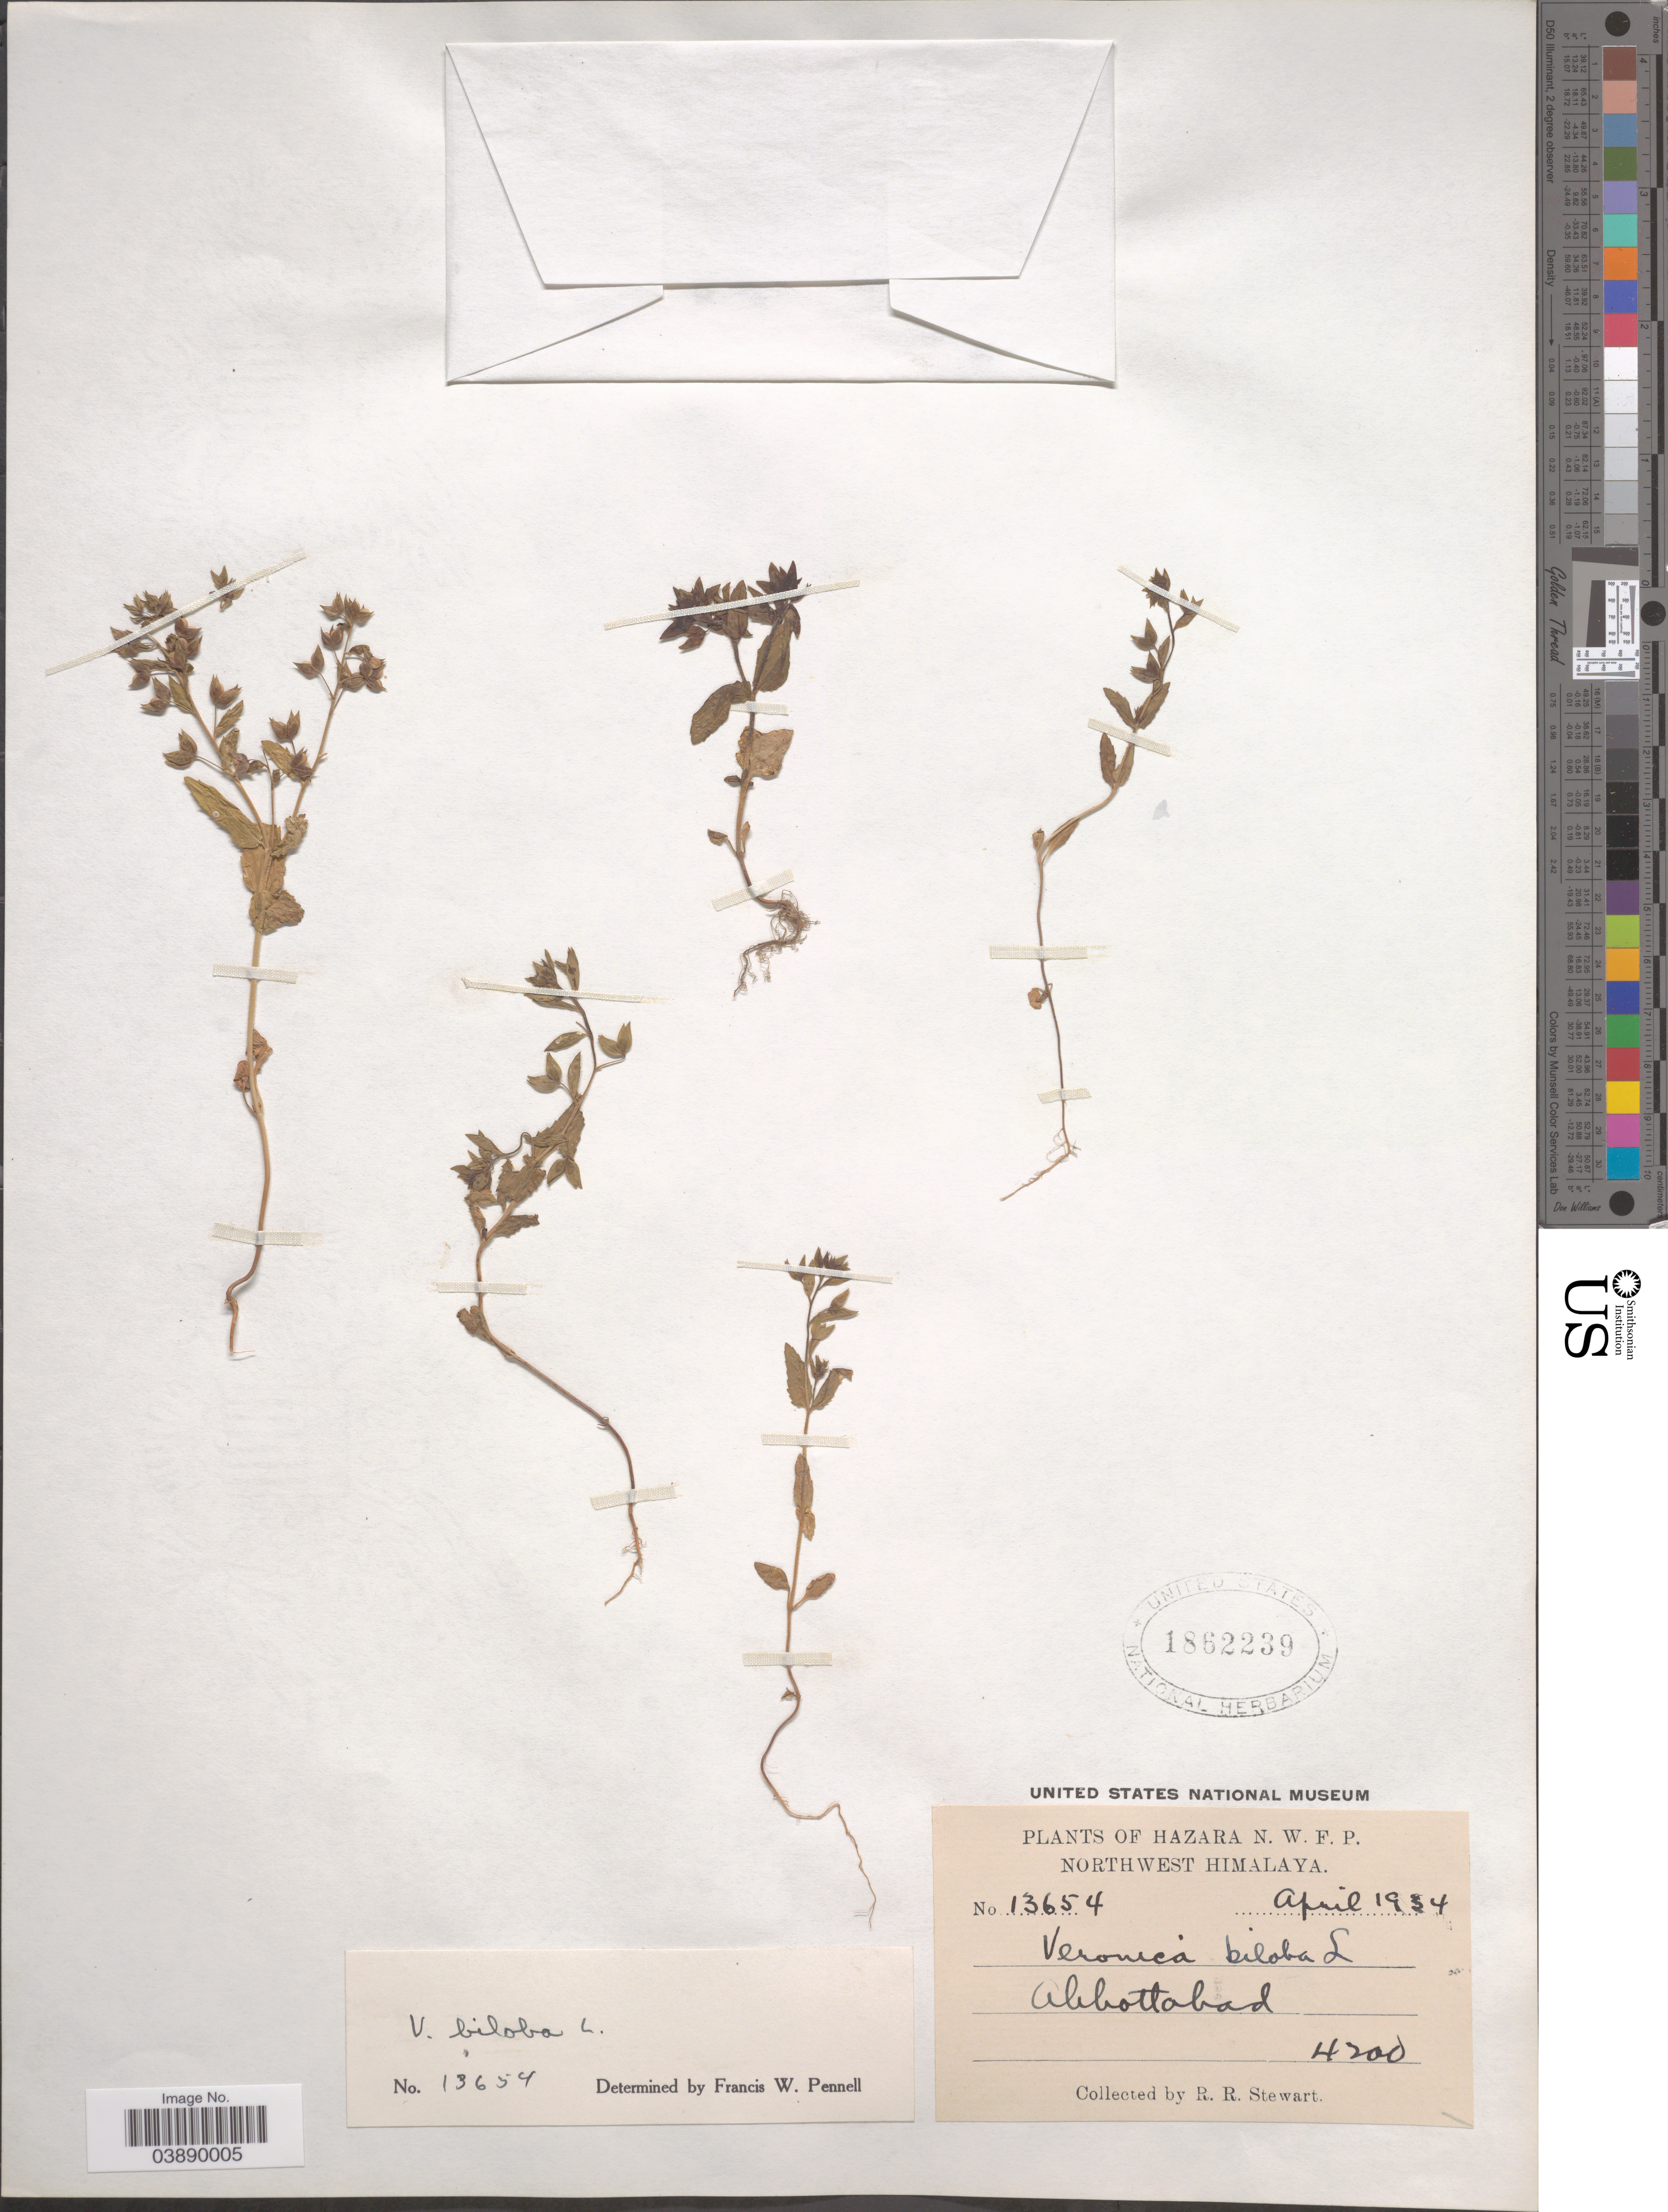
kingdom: Plantae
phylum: Tracheophyta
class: Magnoliopsida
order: Lamiales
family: Plantaginaceae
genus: Veronica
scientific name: Veronica biloba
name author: Schreb. ex L.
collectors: R. Stewart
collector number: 13654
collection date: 1934-04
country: Pakistan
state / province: Khyber Pakhtunkhwa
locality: Hazara N.W.F.P. Northwest Himalaya. Abbottabad.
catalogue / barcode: US 1862239